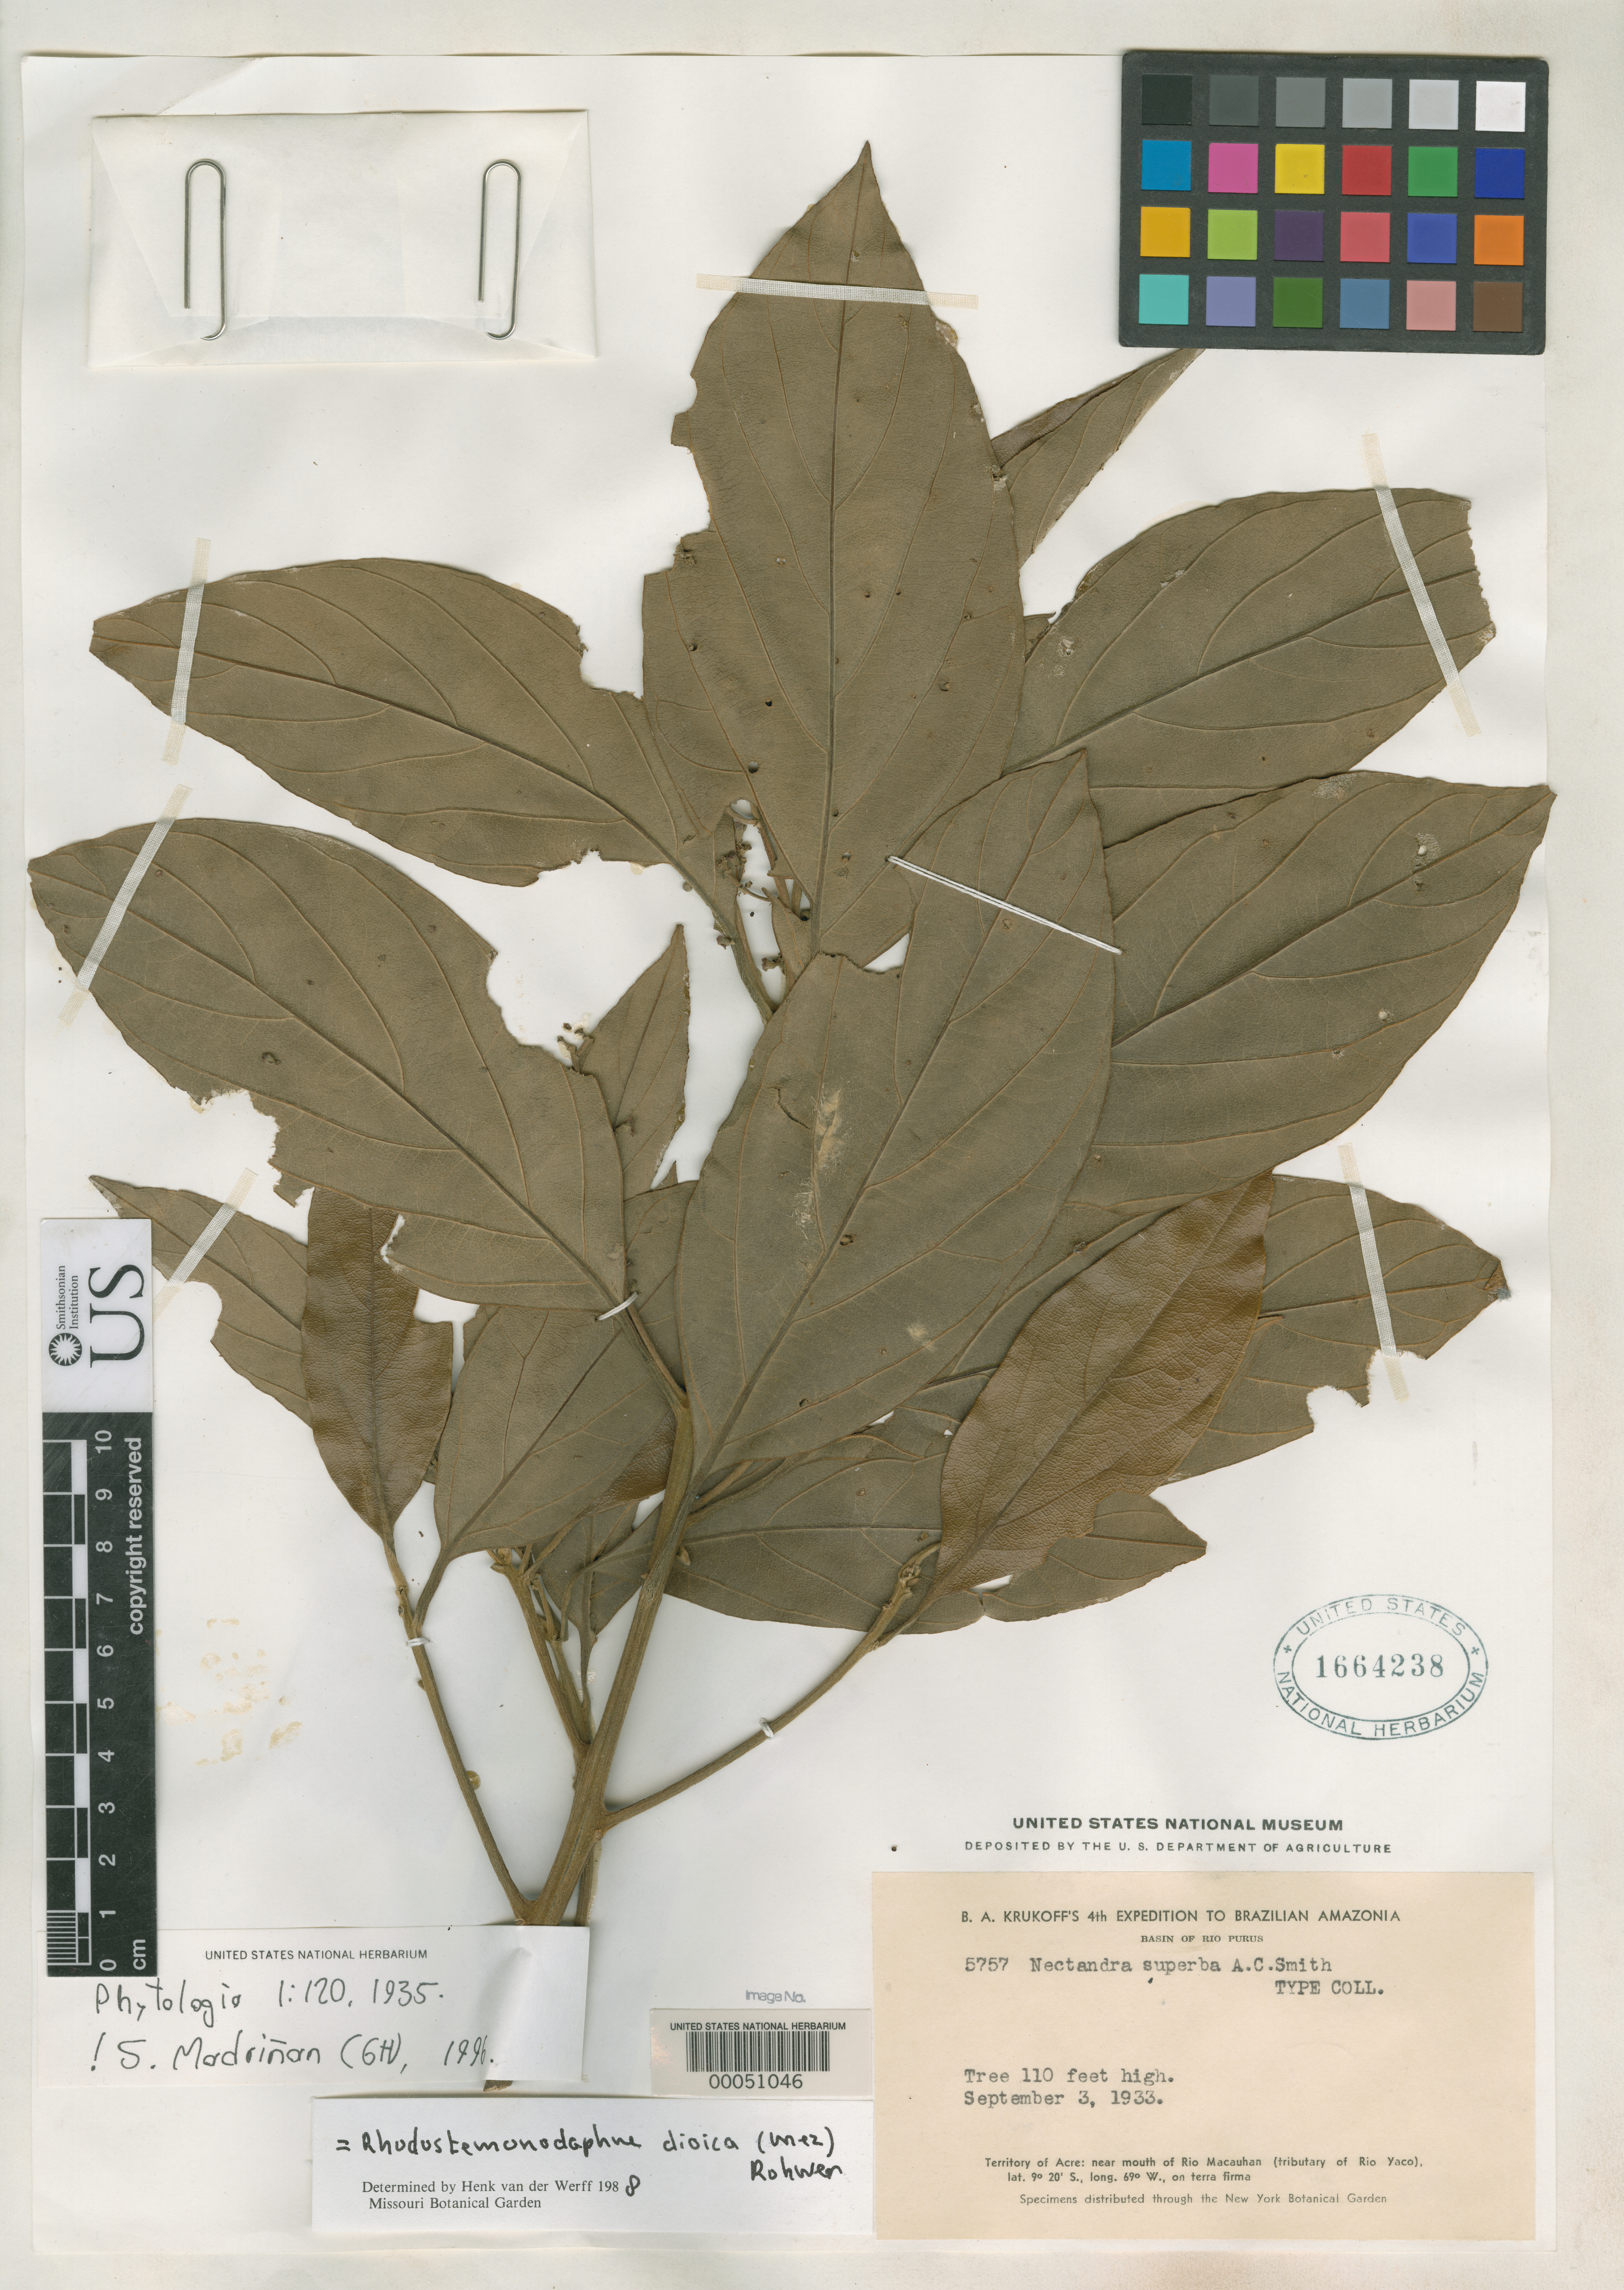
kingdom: Plantae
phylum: Tracheophyta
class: Magnoliopsida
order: Laurales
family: Lauraceae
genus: Nectandra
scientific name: Nectandra superba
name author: A.C. Sm.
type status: Isotype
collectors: B. A. Krukoff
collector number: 5757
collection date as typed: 03 Sep 1933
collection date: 1933-09-03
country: Brazil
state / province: Acre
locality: Mouth of Rio Macauhan, tribuatary of Rio Yaco.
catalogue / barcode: US 1664238